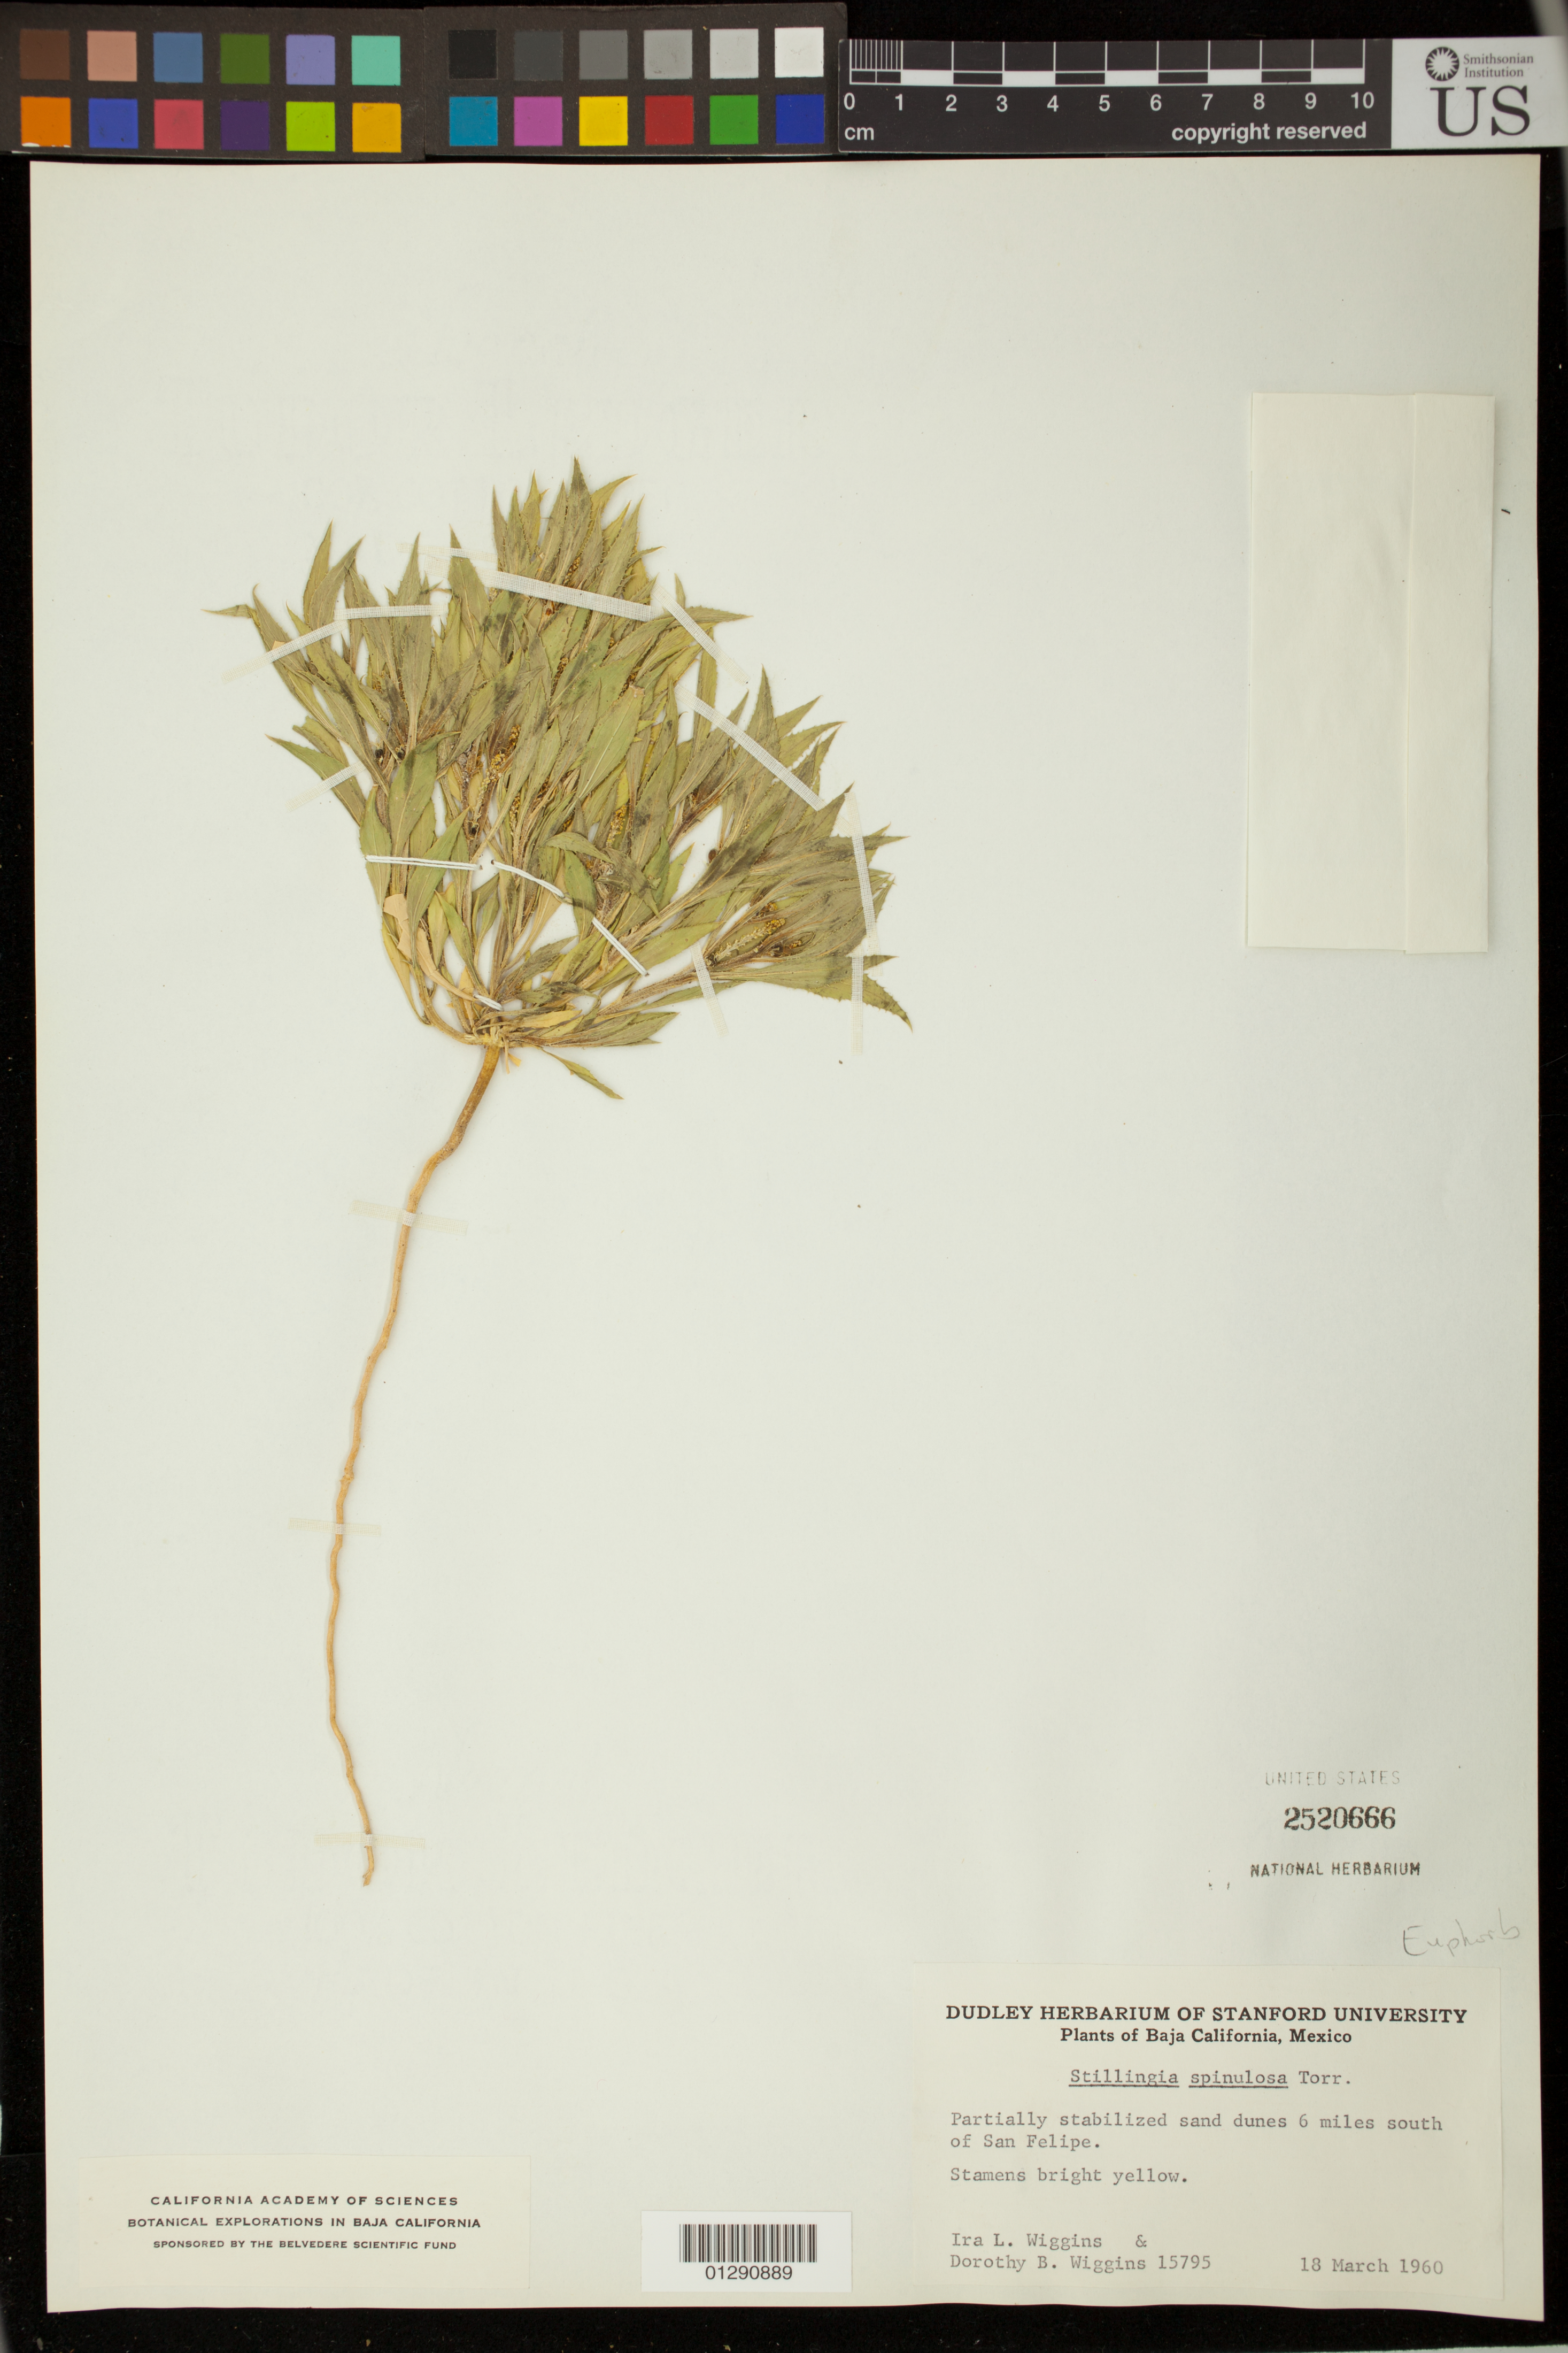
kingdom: Plantae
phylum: Tracheophyta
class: Magnoliopsida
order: Malpighiales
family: Euphorbiaceae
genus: Stillingia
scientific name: Stillingia spinulosa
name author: Torr.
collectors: I. L. Wiggins & D. B. Wiggins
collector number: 15795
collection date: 1960-03-18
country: Mexico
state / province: Baja California Norte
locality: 6 miles south of San Felipe.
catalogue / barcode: US 2520666